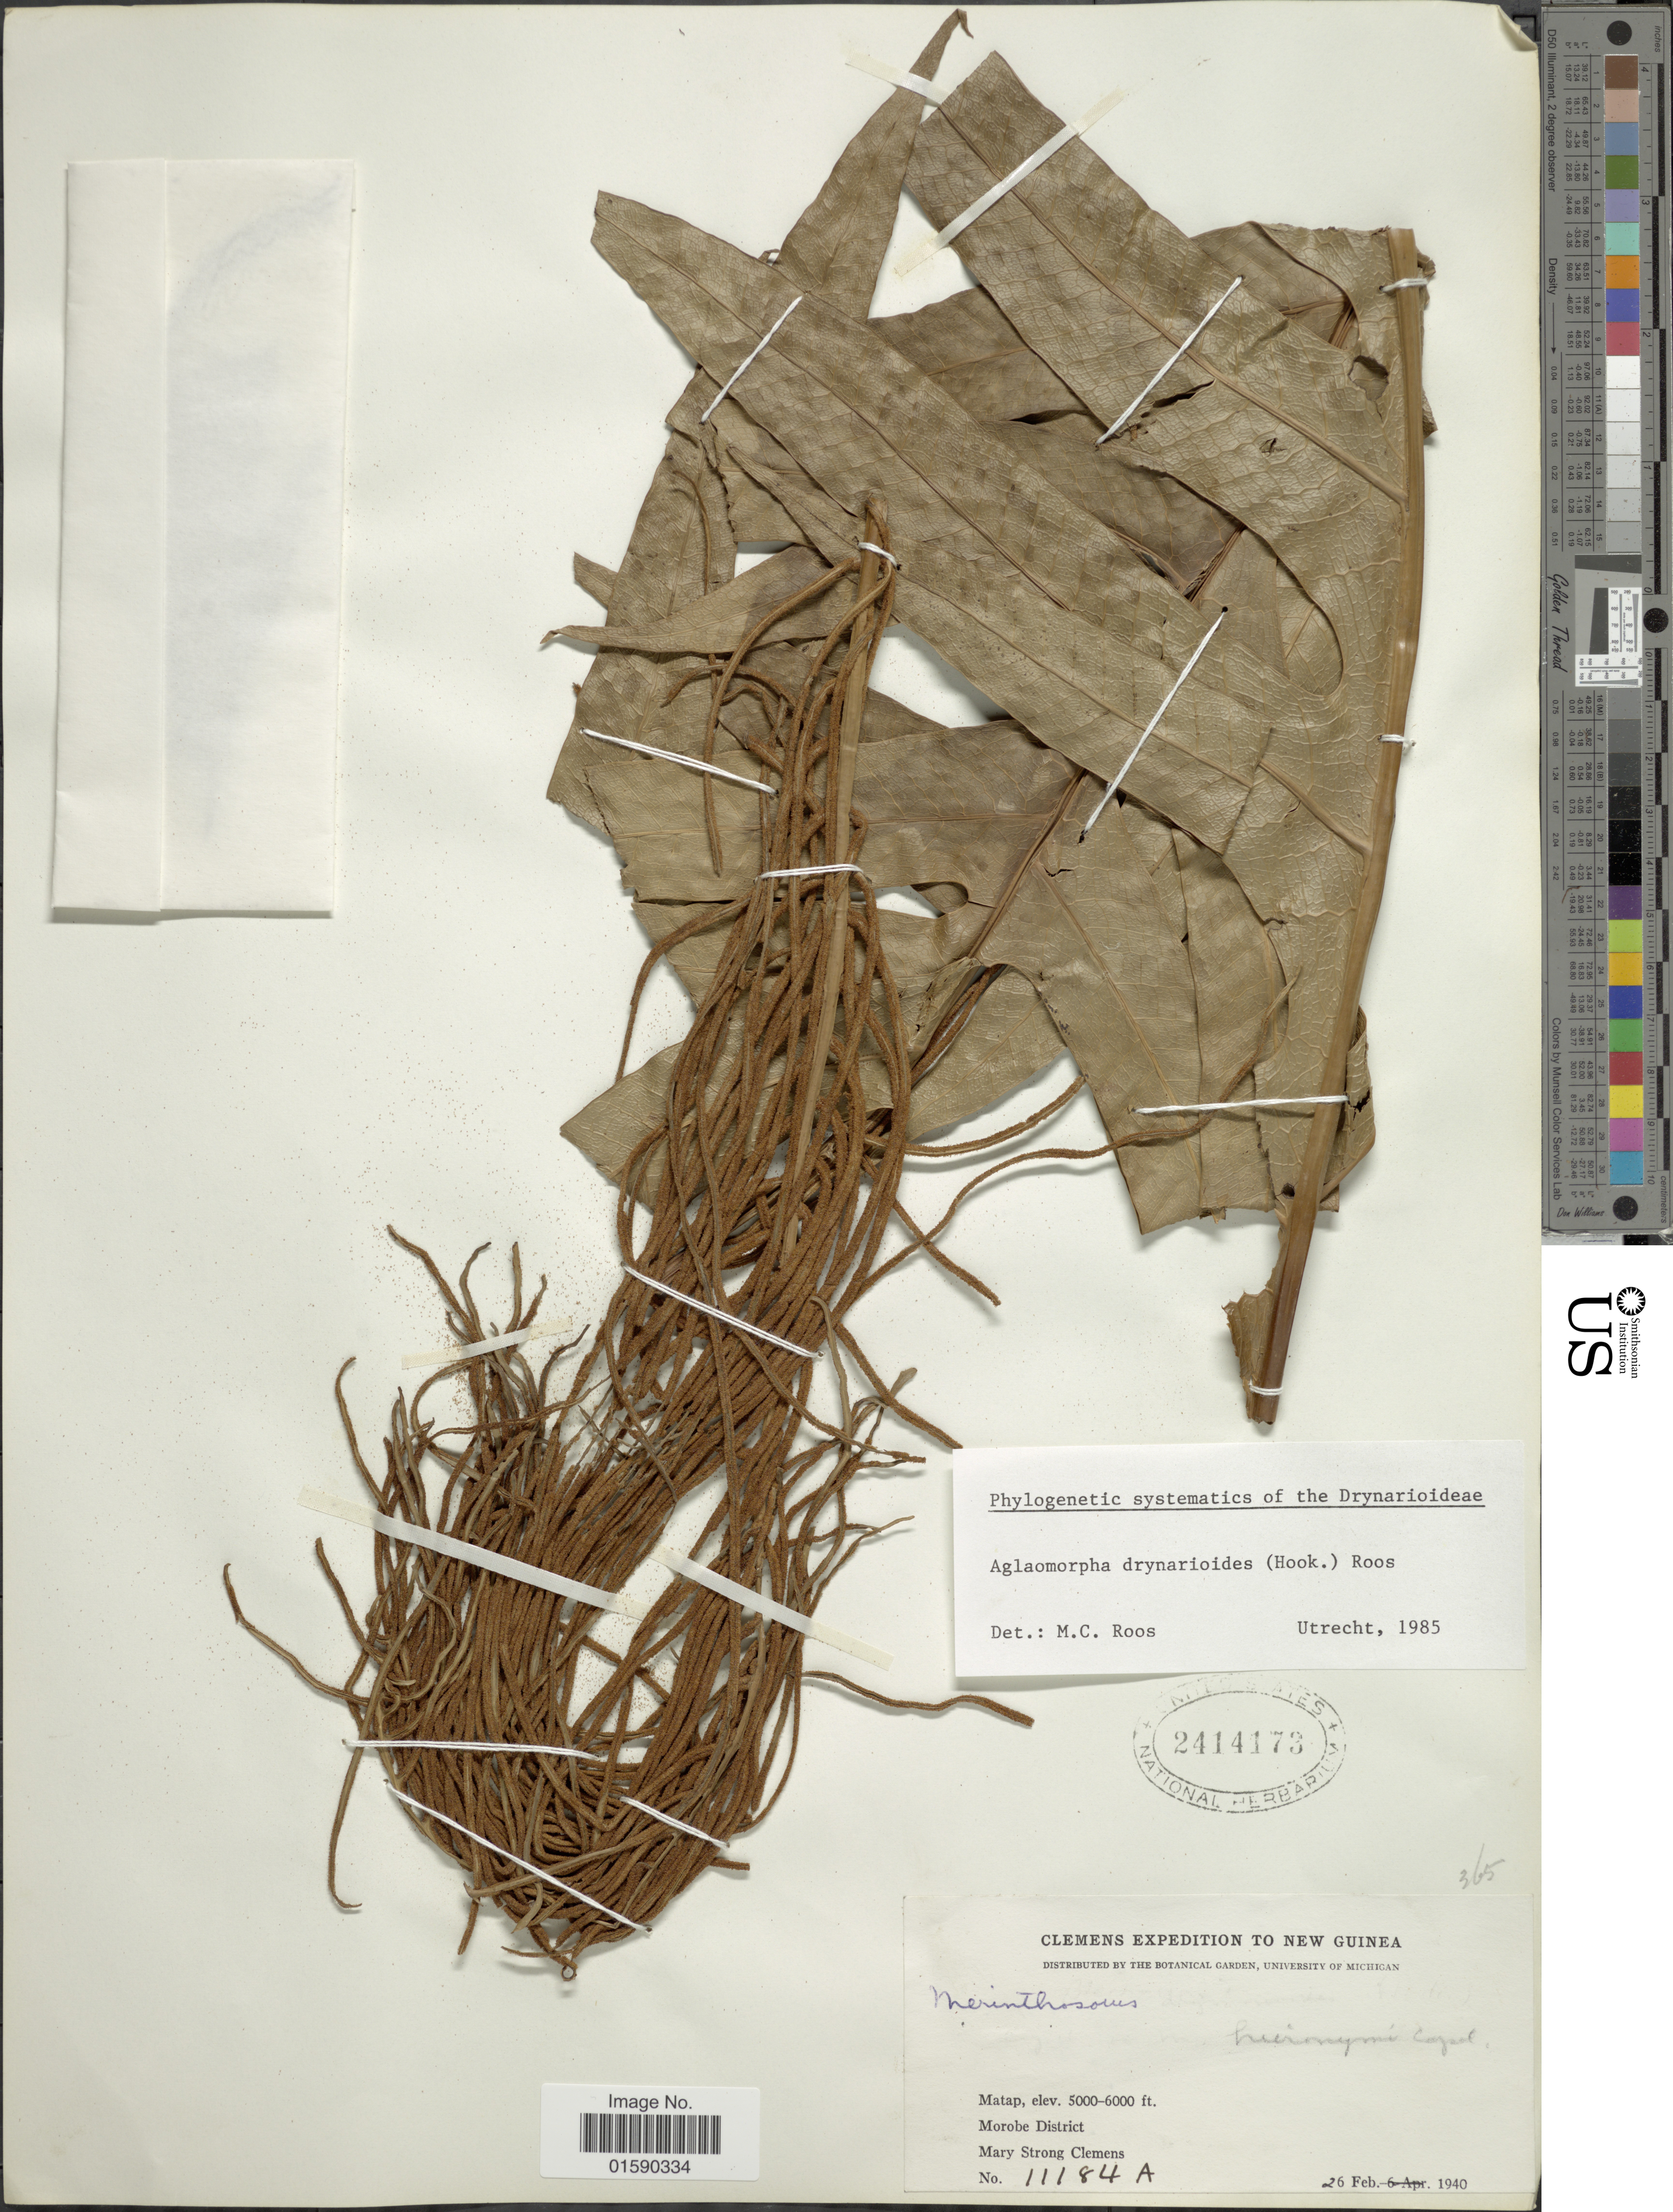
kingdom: Plantae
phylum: Tracheophyta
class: Polypodiopsida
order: Polypodiales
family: Polypodiaceae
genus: Aglaomorpha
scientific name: Aglaomorpha drynarioides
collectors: M. S. Clemens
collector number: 11184A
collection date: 1940-02-26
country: Papua New Guinea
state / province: Morobe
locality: New Guinea. Matap, Morobe District.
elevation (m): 1524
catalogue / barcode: US 2414173